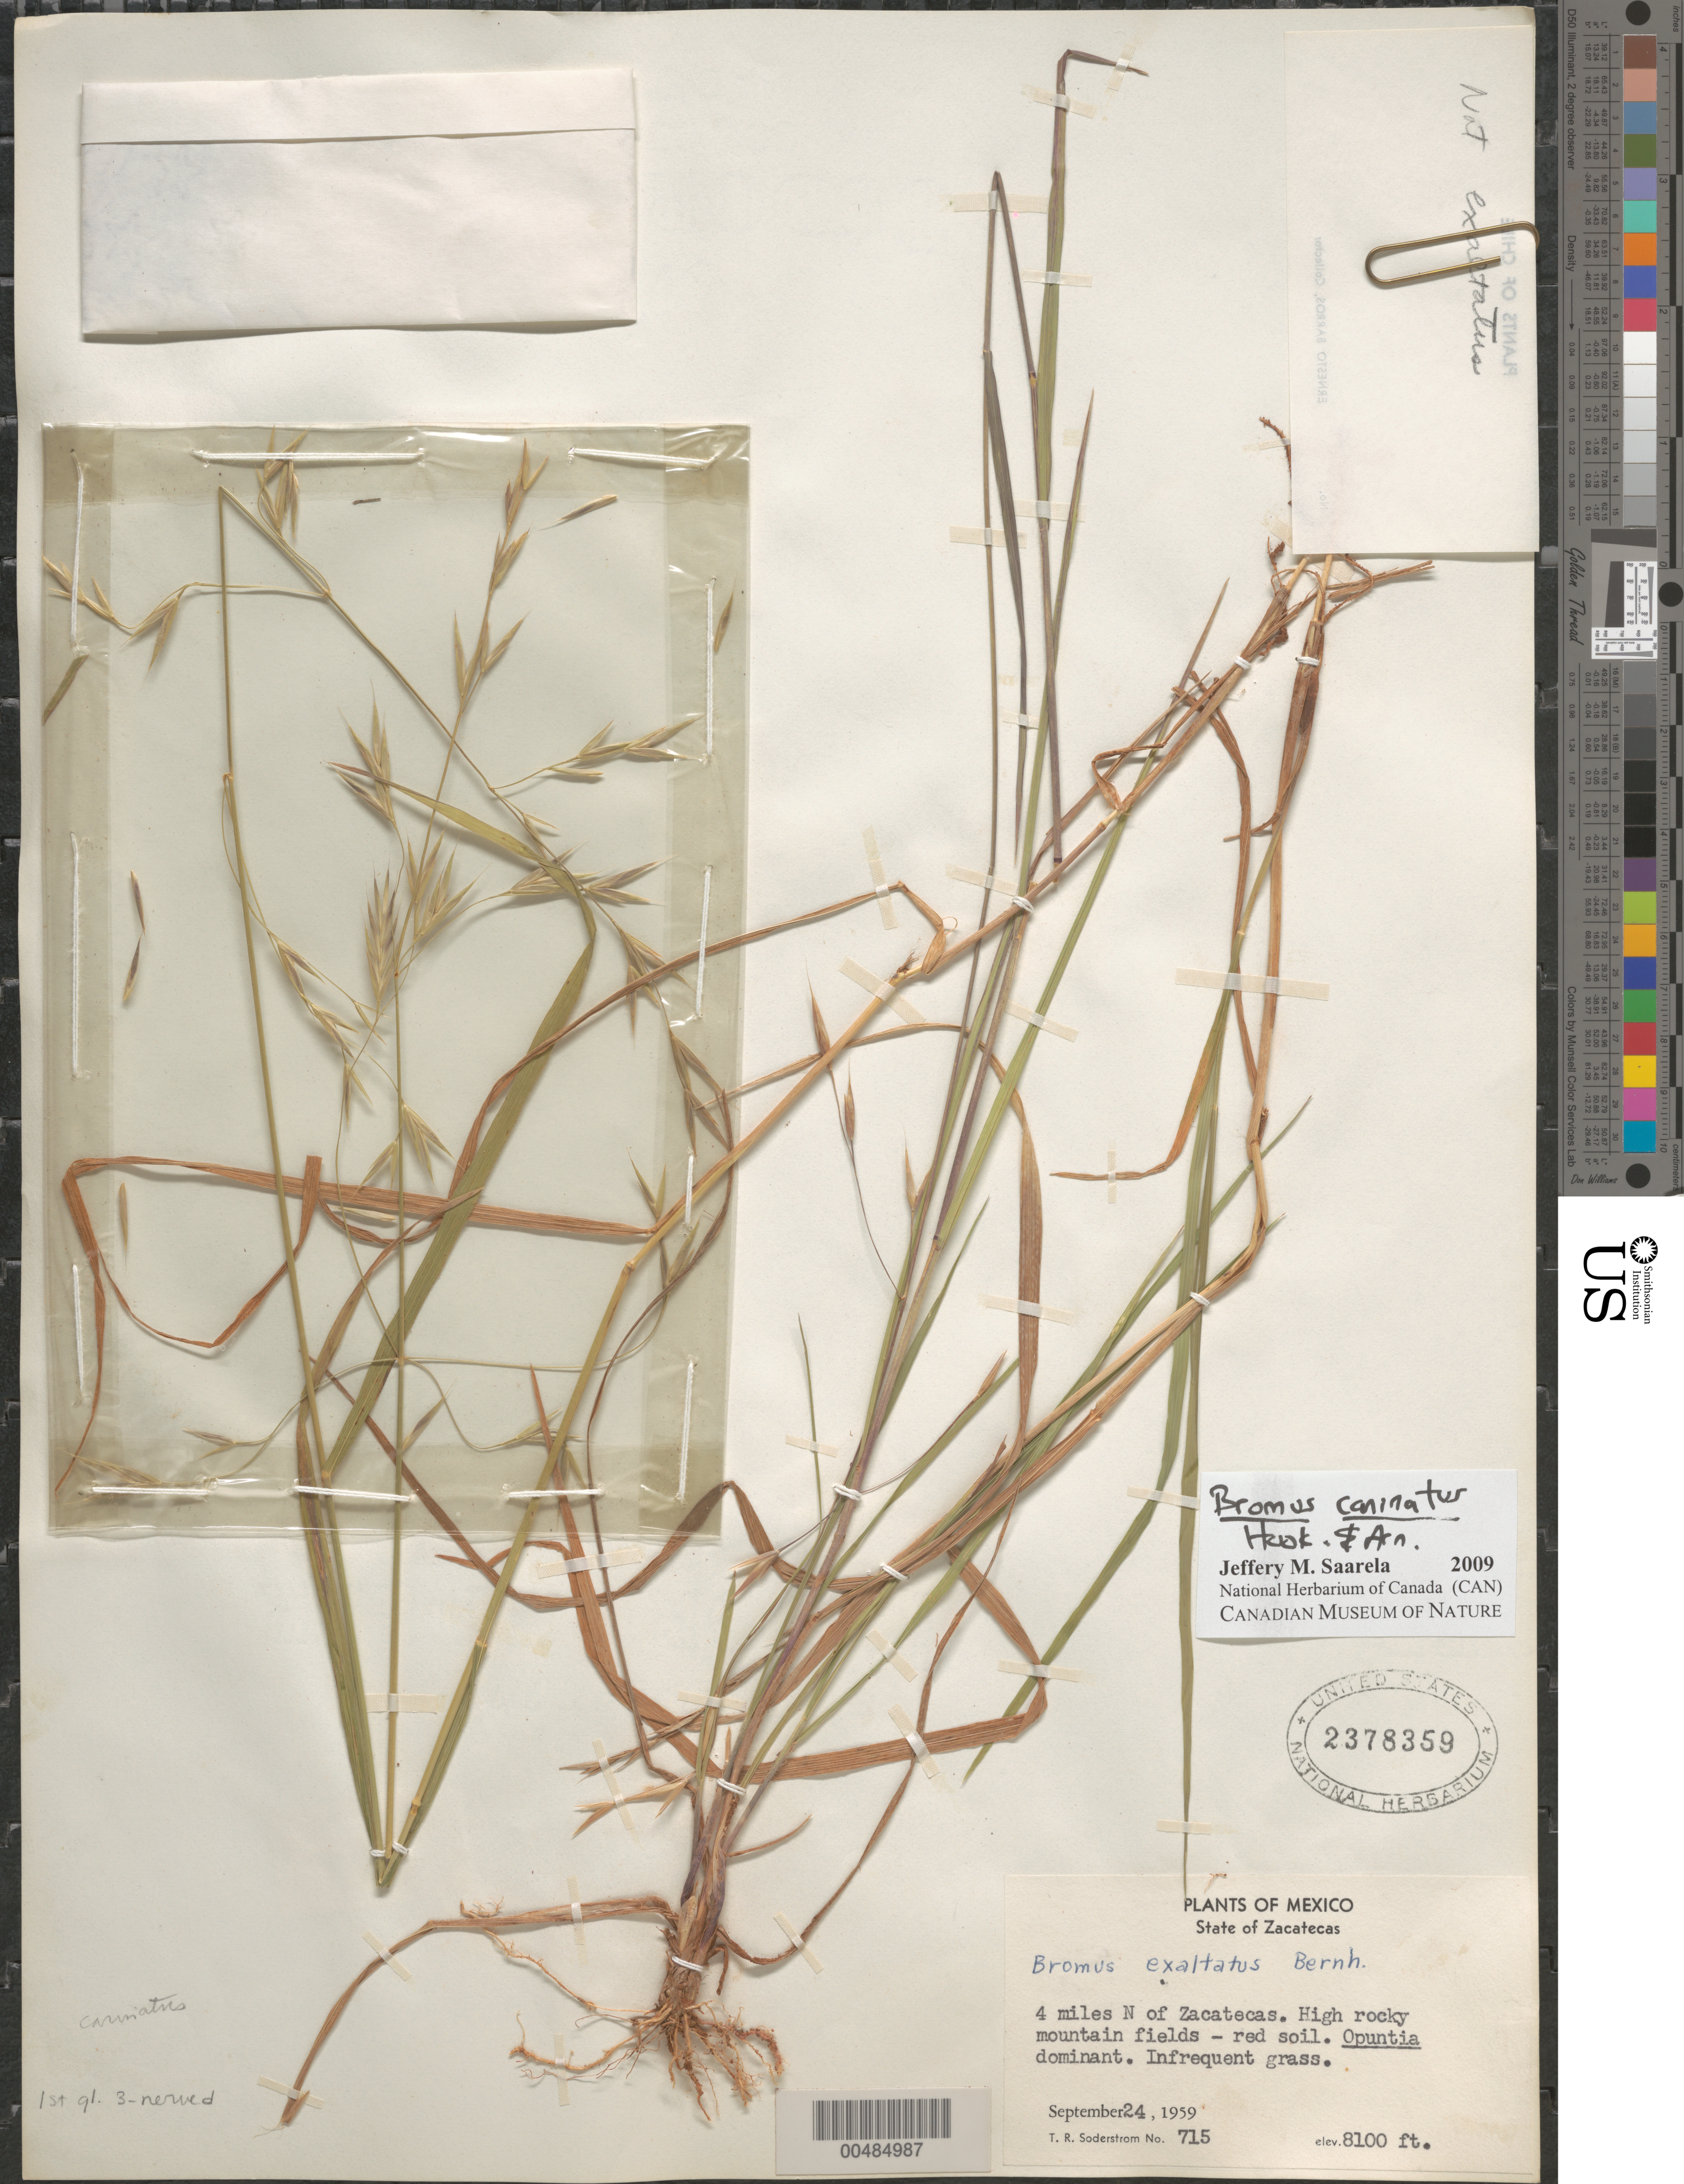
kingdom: Plantae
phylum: Tracheophyta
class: Liliopsida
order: Poales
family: Poaceae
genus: Bromus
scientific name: Bromus carinatus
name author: Hook. & Arn.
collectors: T. R. Soderstrom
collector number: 715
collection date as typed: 24 Sep 1959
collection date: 1959-09-24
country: Mexico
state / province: Zacatecas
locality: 4 mi N of Zacatecas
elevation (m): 2469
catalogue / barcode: US 2378359